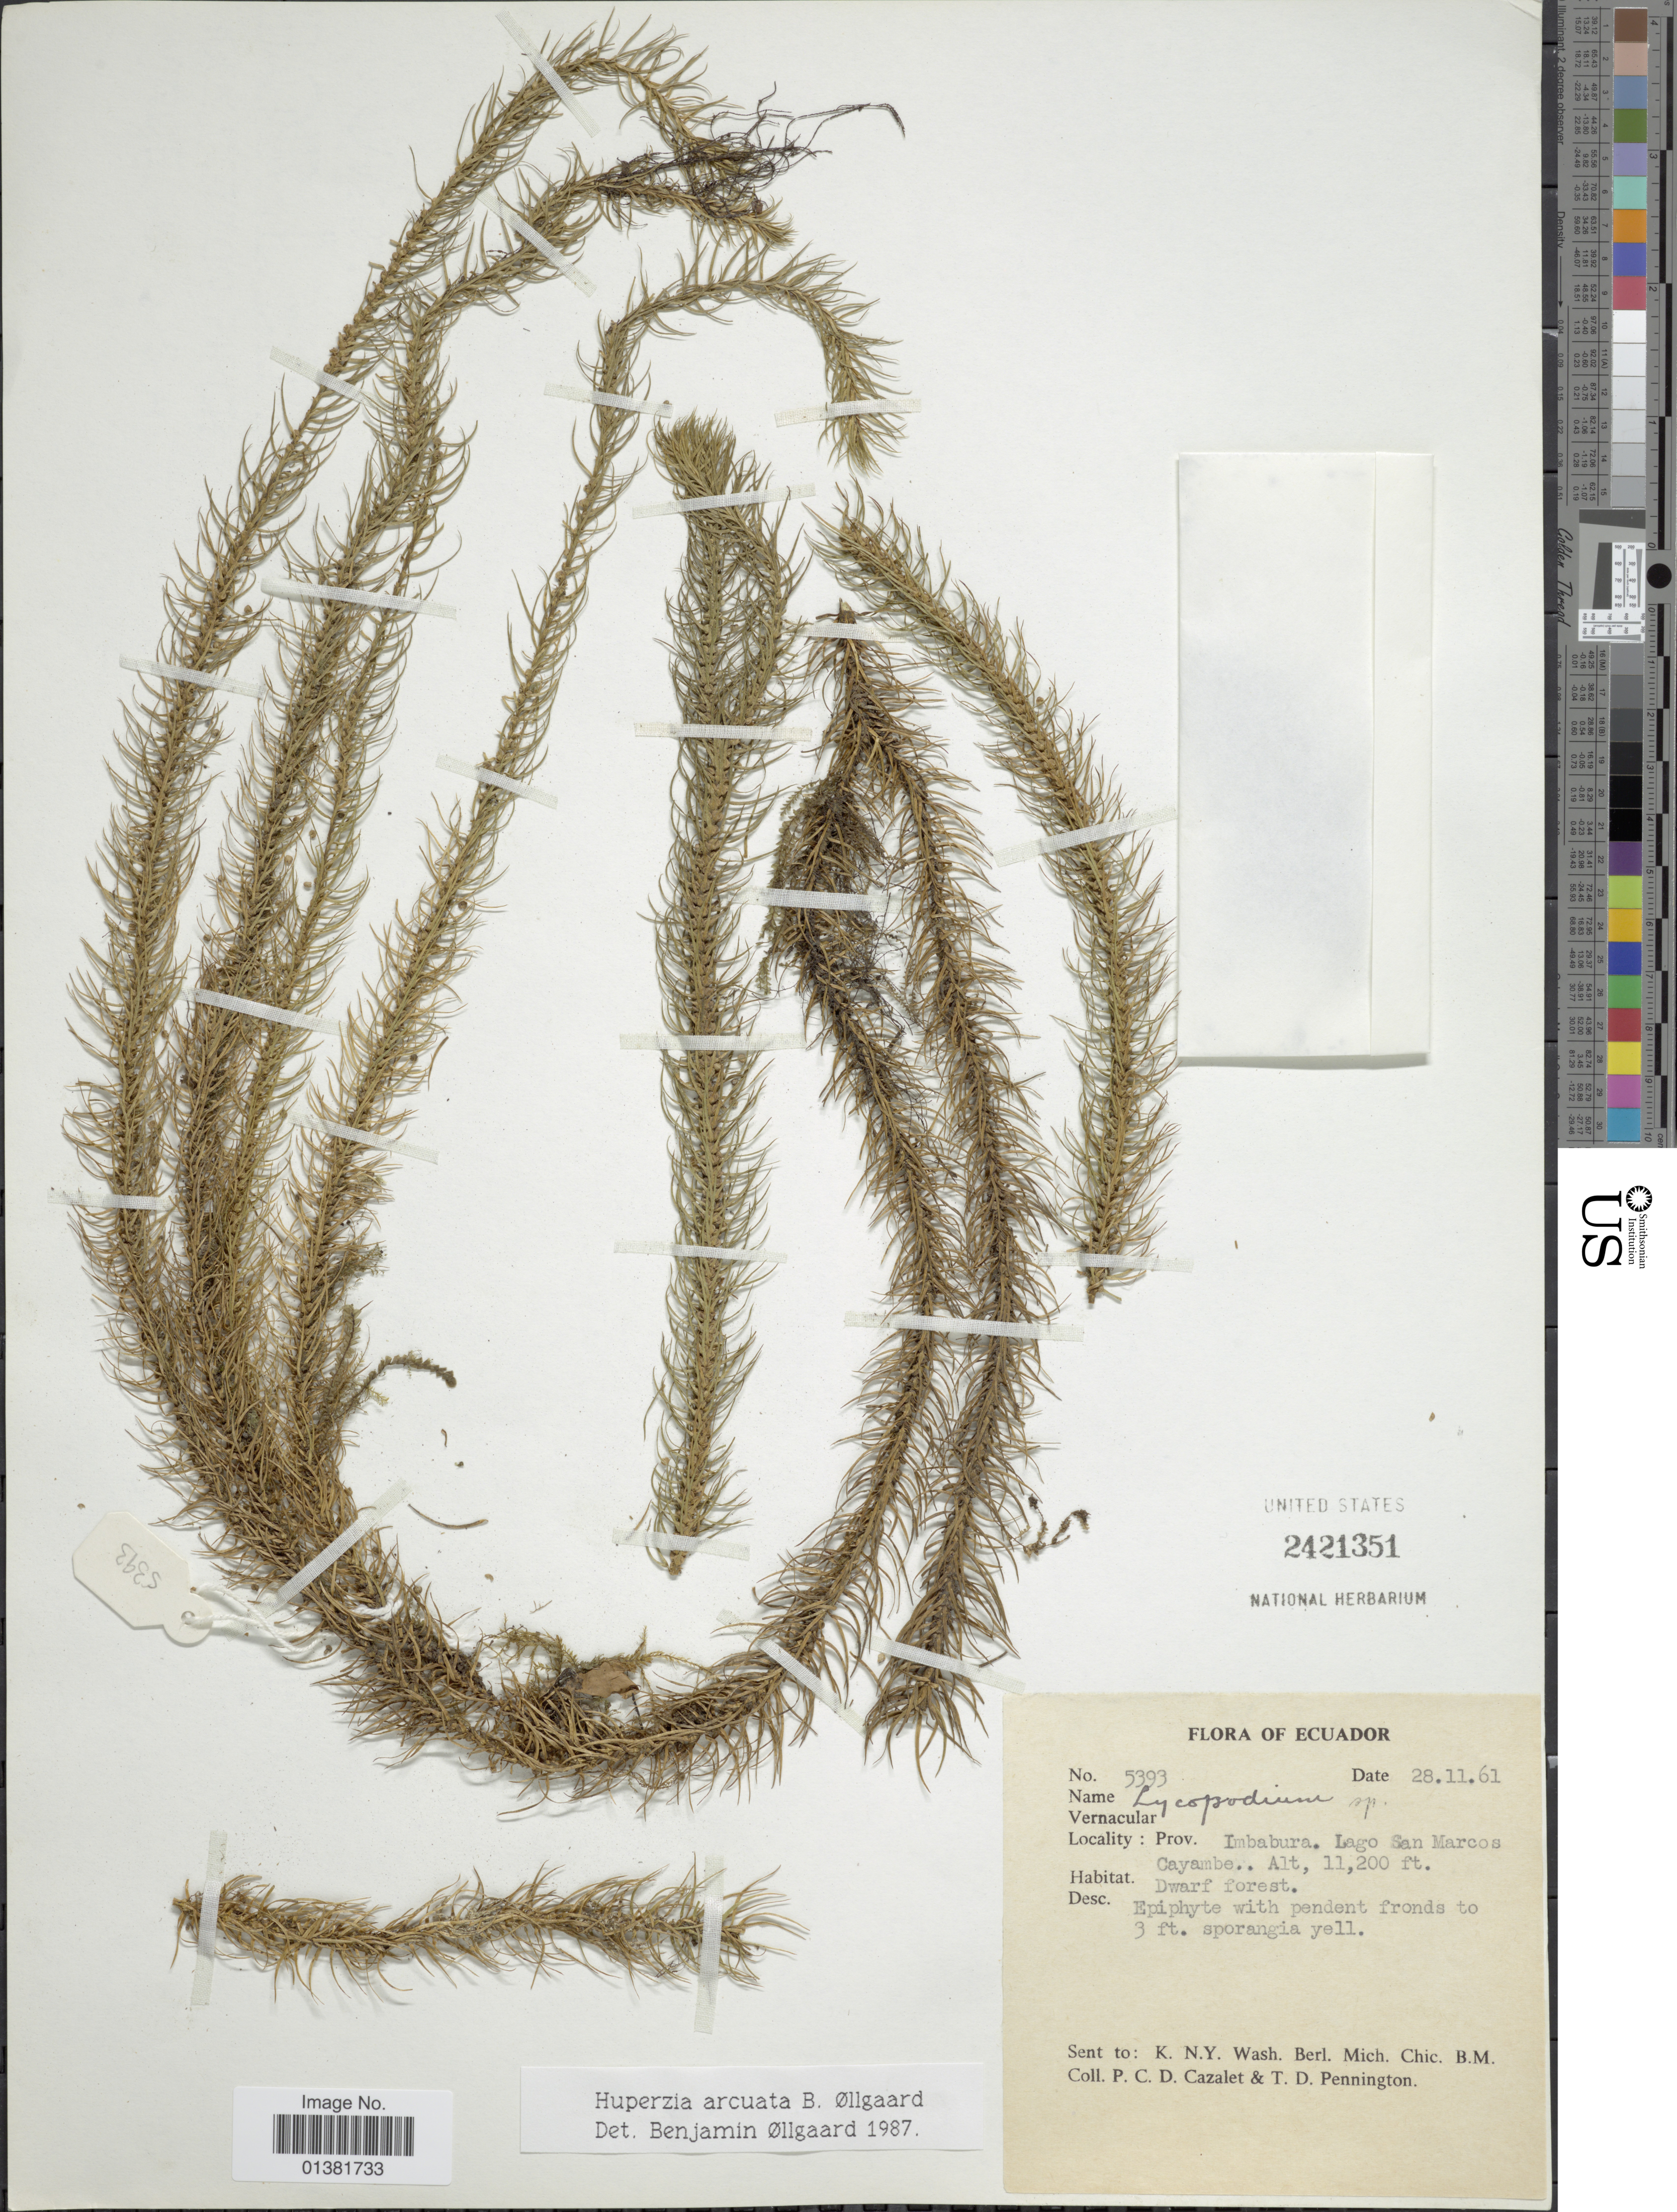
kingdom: Plantae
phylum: Tracheophyta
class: Lycopodiopsida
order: Lycopodiales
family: Lycopodiaceae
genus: Phlegmariurus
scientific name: Phlegmariurus arcuatus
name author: (B. Øllg.) B. Øllg.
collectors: P. C. D. Cazalet & T. D. Pennington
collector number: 5393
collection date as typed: Transcribed d/m/y: 28/11/61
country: Ecuador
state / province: Imbabura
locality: Lago San Marcos Cayambe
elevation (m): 3414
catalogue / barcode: US 2421351